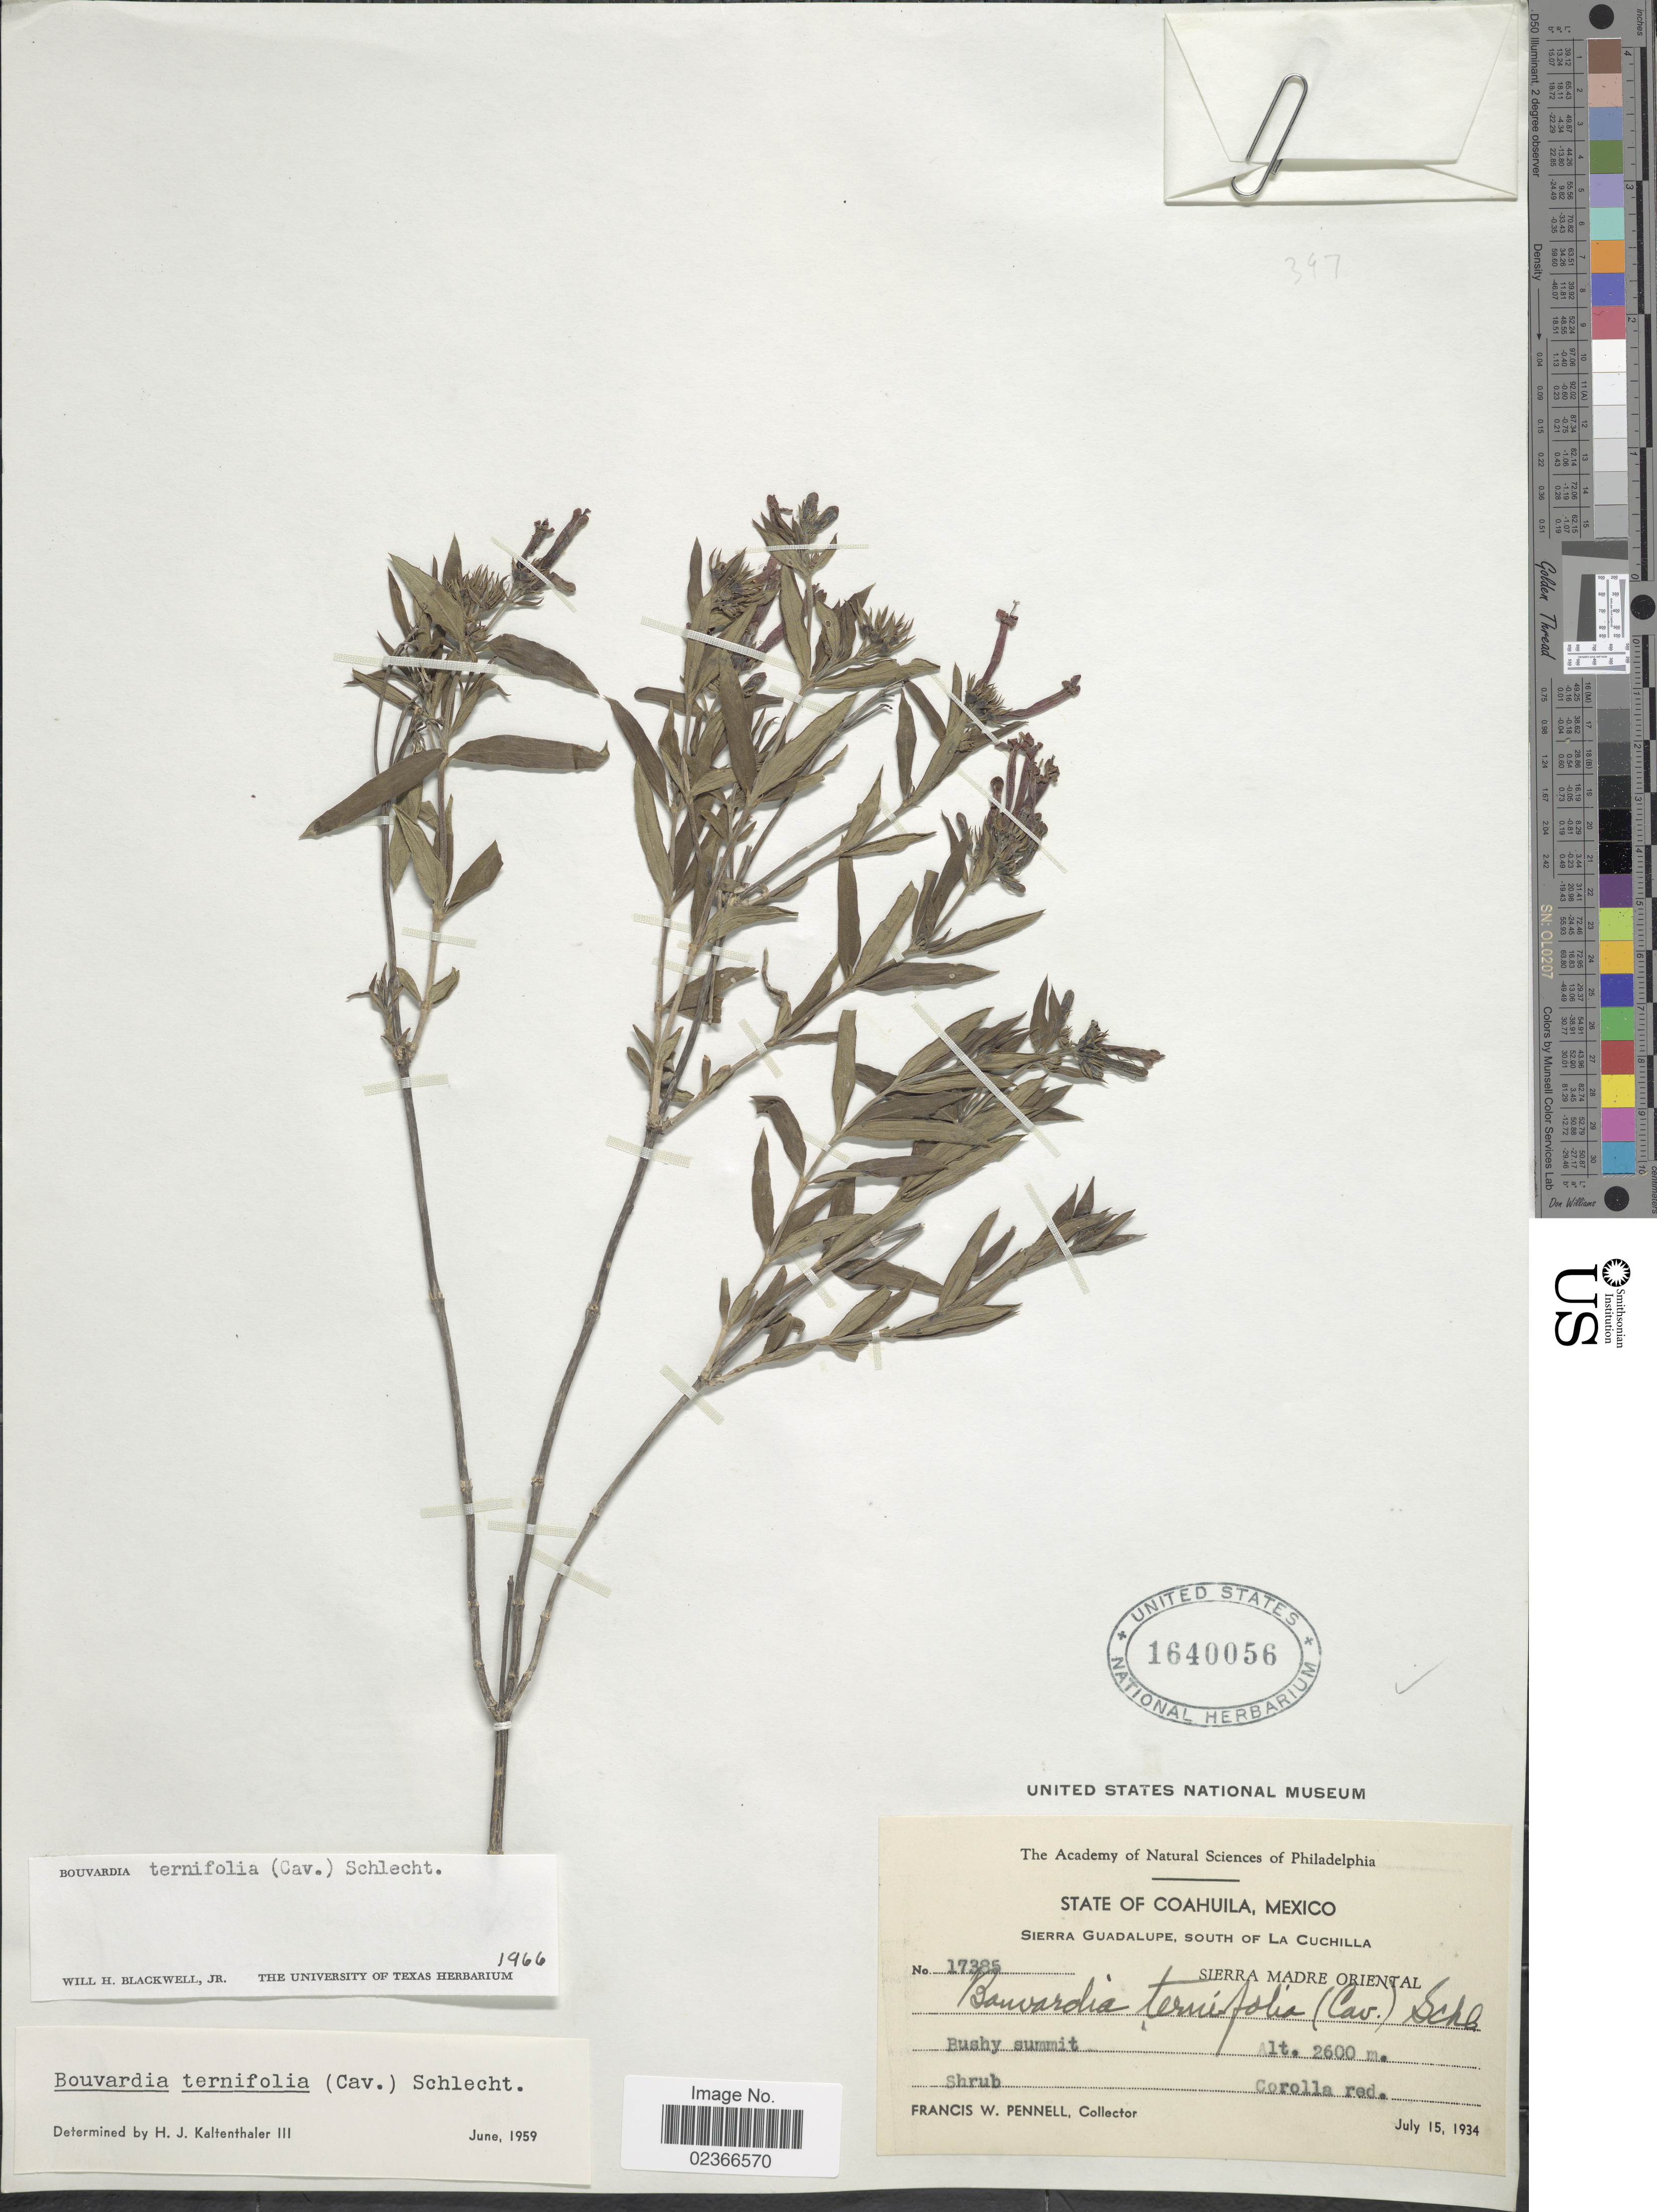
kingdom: Plantae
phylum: Tracheophyta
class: Magnoliopsida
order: Gentianales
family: Rubiaceae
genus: Bouvardia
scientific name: Bouvardia ternifolia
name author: (Cav.) Schltdl.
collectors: F. W. Pennell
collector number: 17385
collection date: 1934-07-15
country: Mexico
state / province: Coahuila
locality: Sierra Guadalupe, South of La Cuchilla. Sierra Madre Oriental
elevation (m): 2600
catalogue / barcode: US 1640056